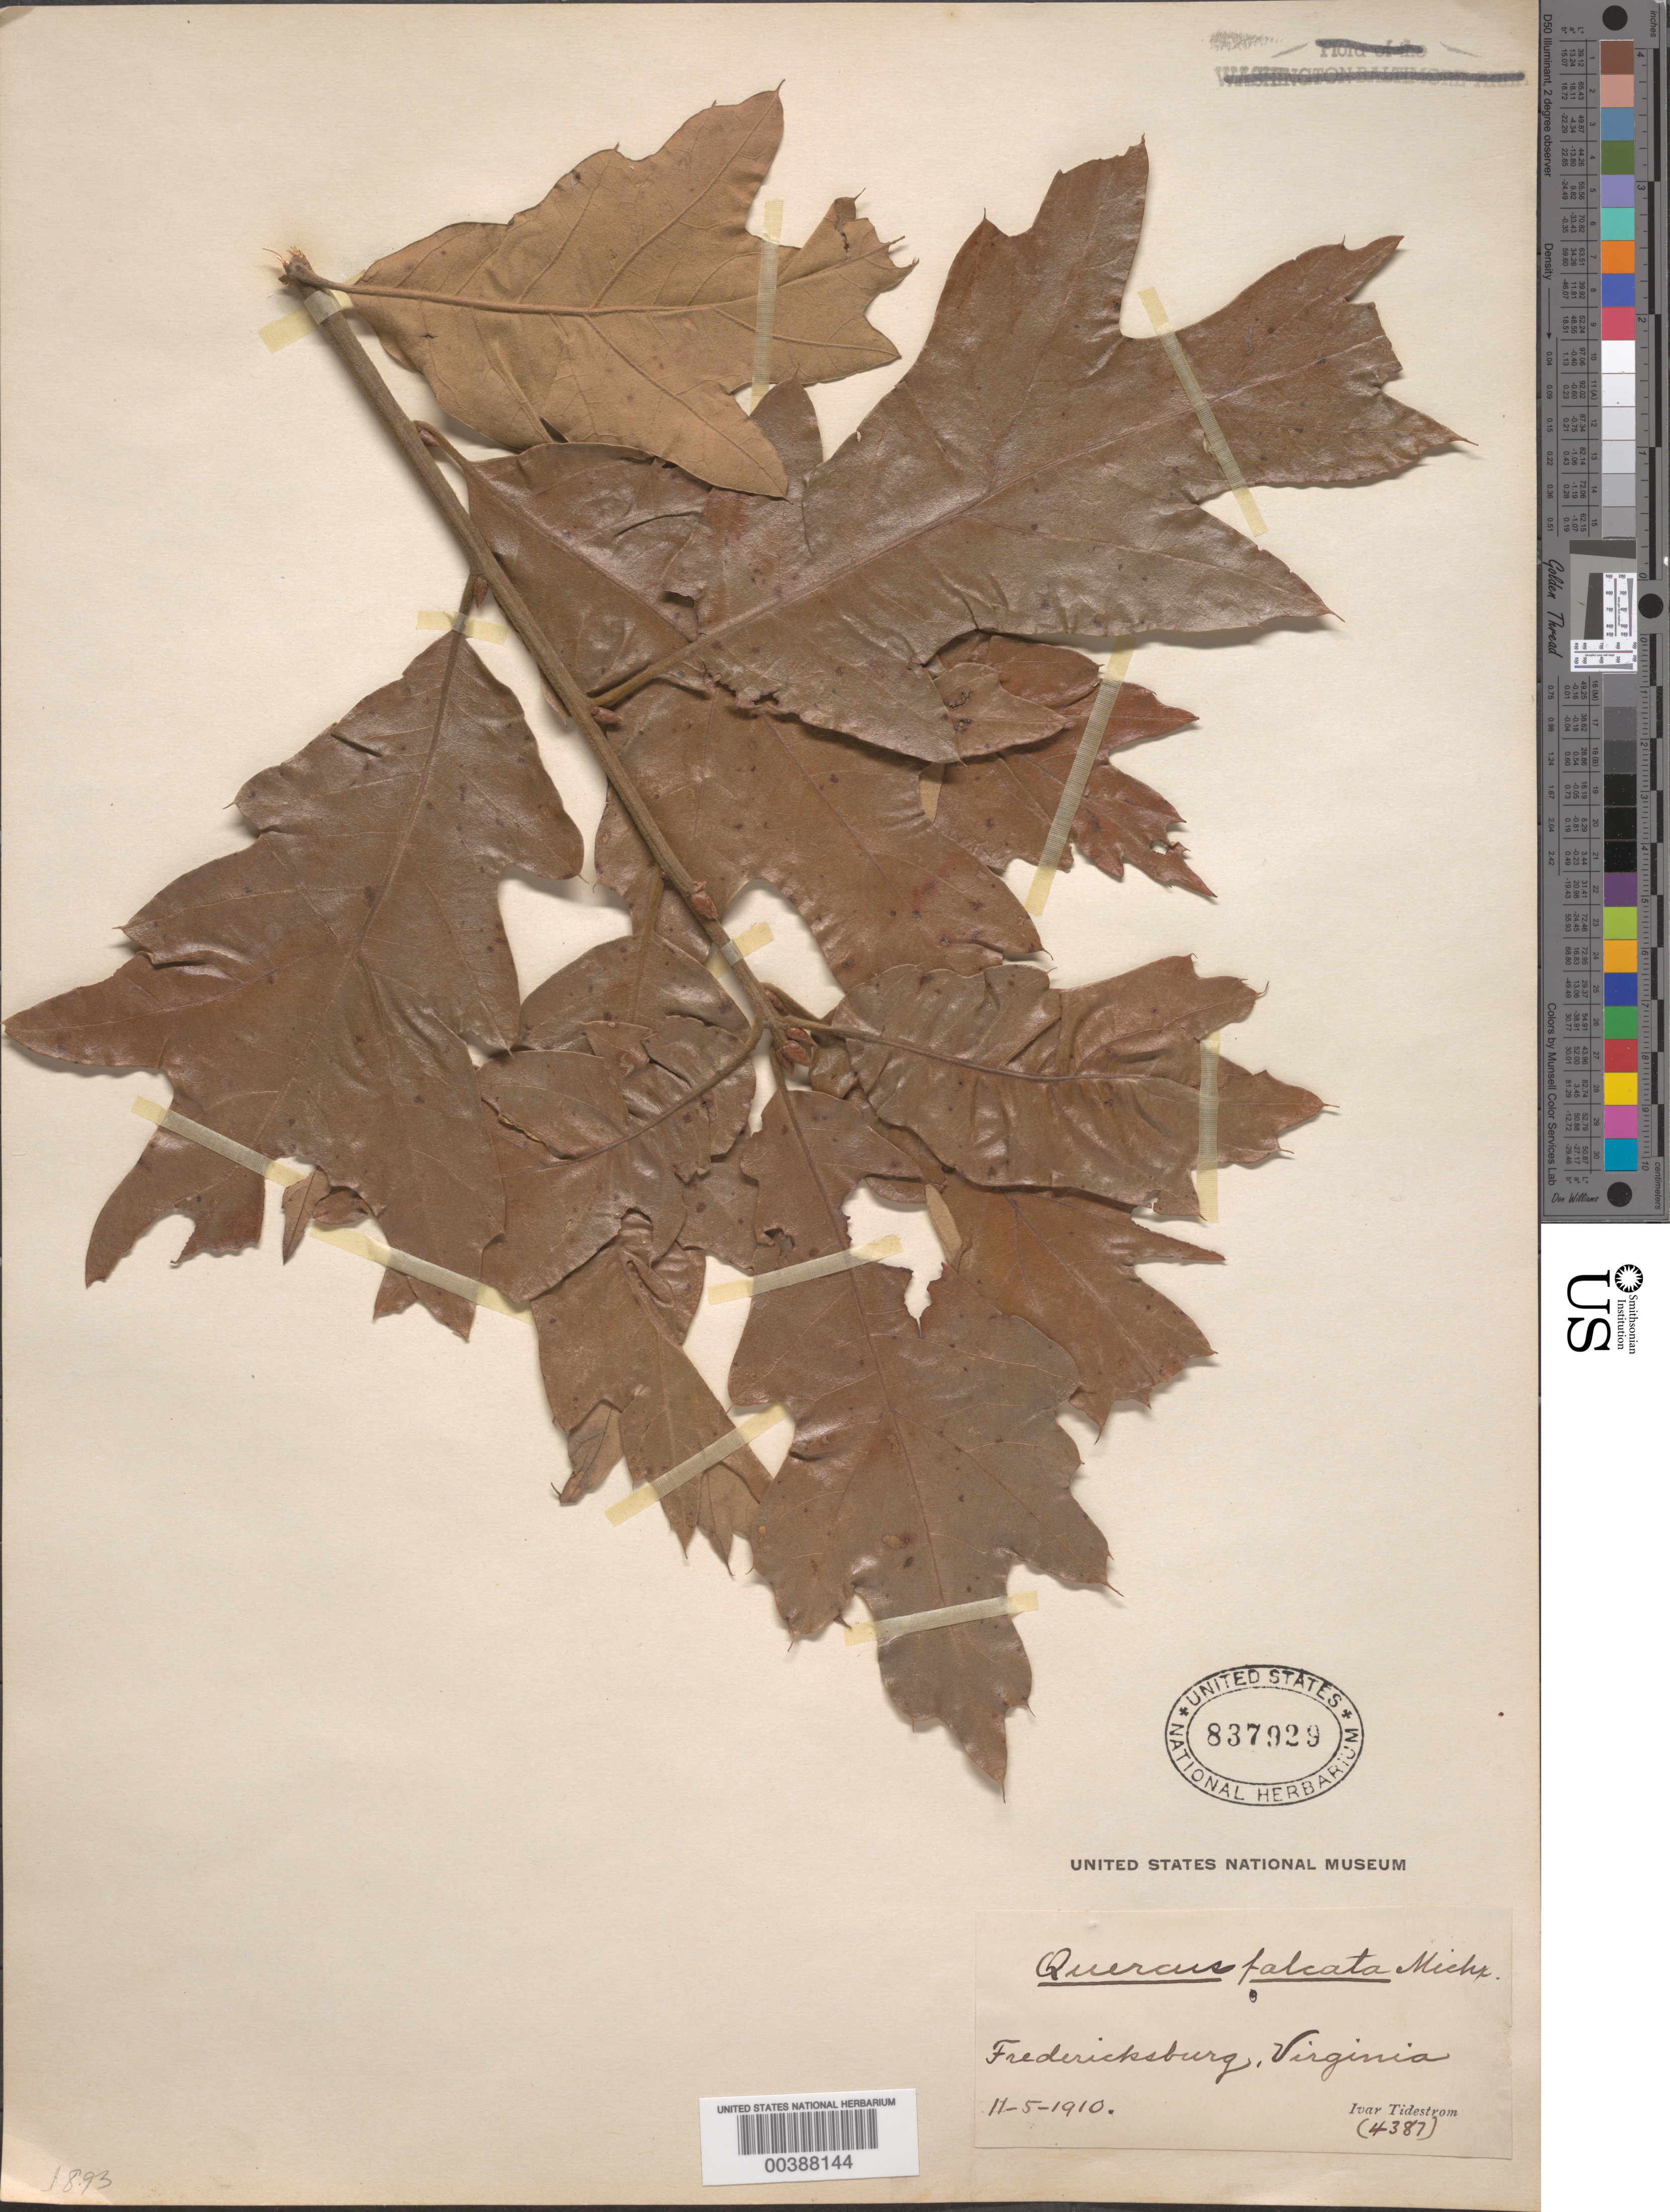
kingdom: Plantae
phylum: Tracheophyta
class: Magnoliopsida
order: Fagales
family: Fagaceae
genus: Quercus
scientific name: Quercus falcata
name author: Michx.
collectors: I. F. Tidestrom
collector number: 4387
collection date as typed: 05 Nov 1910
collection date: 1910-11-05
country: United States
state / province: Virginia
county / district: City of Fredericksburg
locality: Fredericksburg. [within Spotsylvania County]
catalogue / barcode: US 837929